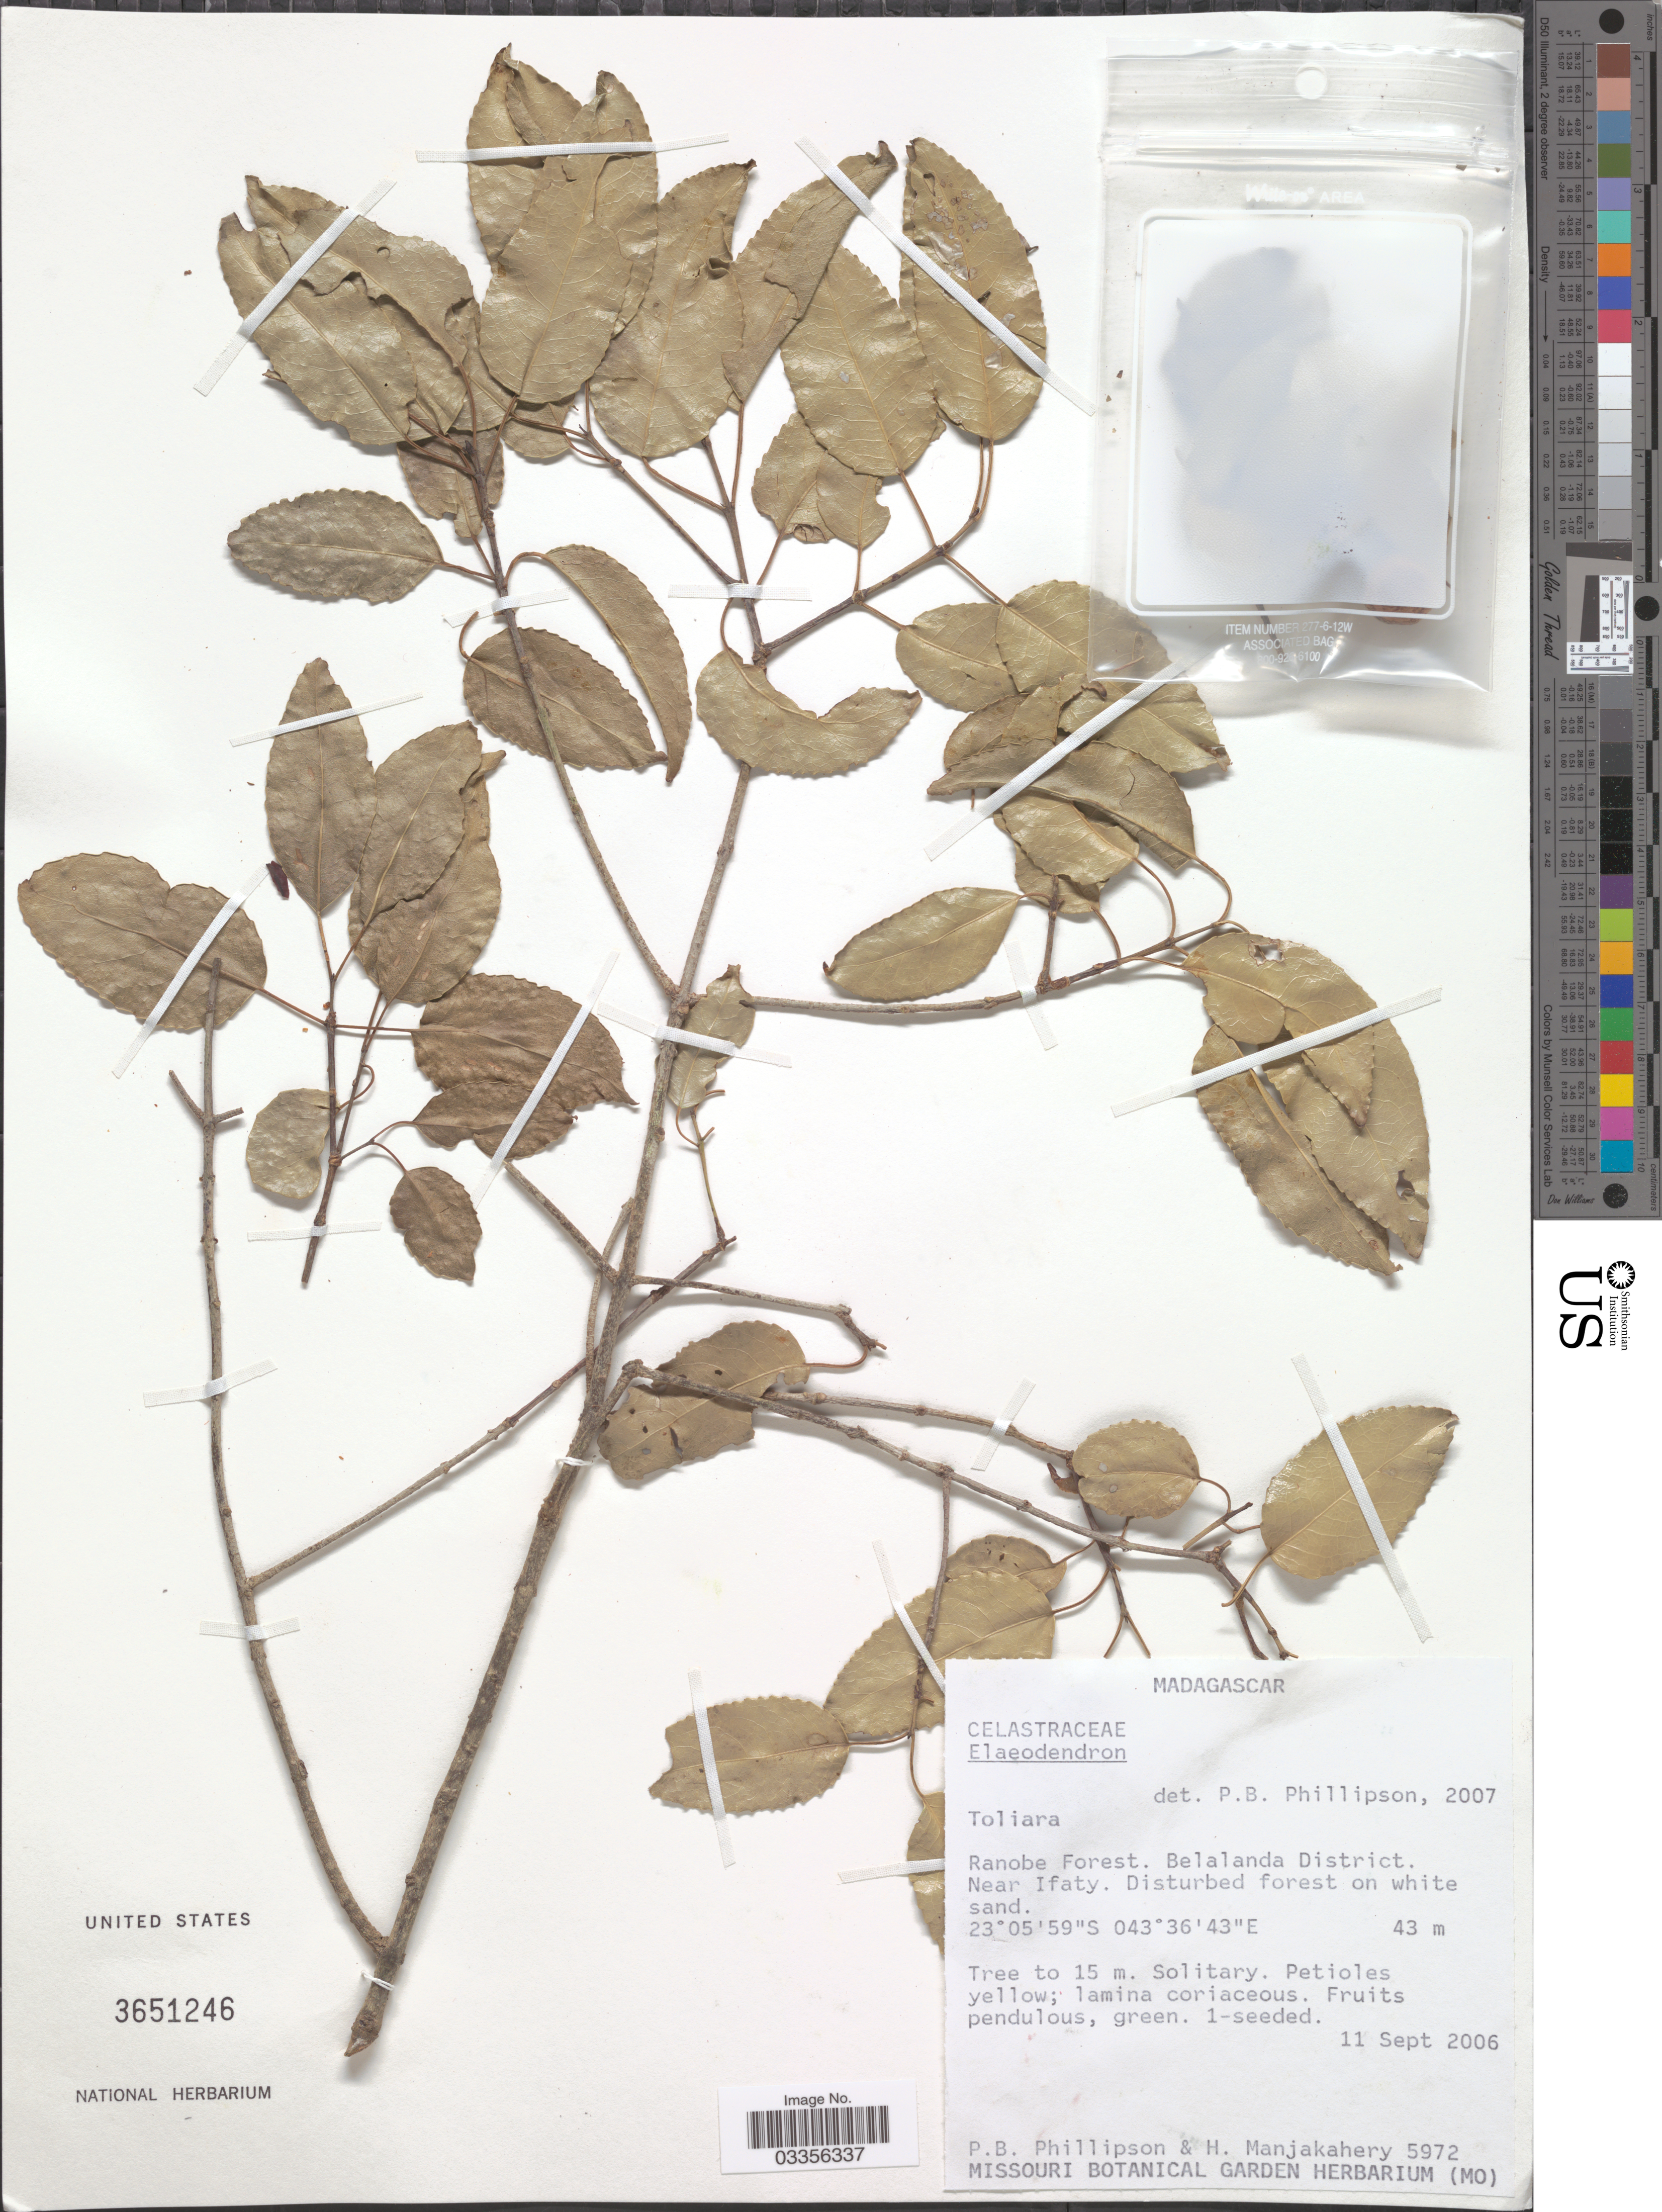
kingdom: Plantae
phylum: Tracheophyta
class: Magnoliopsida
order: Celastrales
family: Celastraceae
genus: Elaeodendron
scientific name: Elaeodendron sp.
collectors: P. B. Phillipson & H. N. Manjakahery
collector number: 5972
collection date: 2006-09-11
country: Madagascar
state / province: Atsimo-Andrefana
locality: Ranobe Forest. Belalanda District. Near Ifaty.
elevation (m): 43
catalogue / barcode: US 3651246